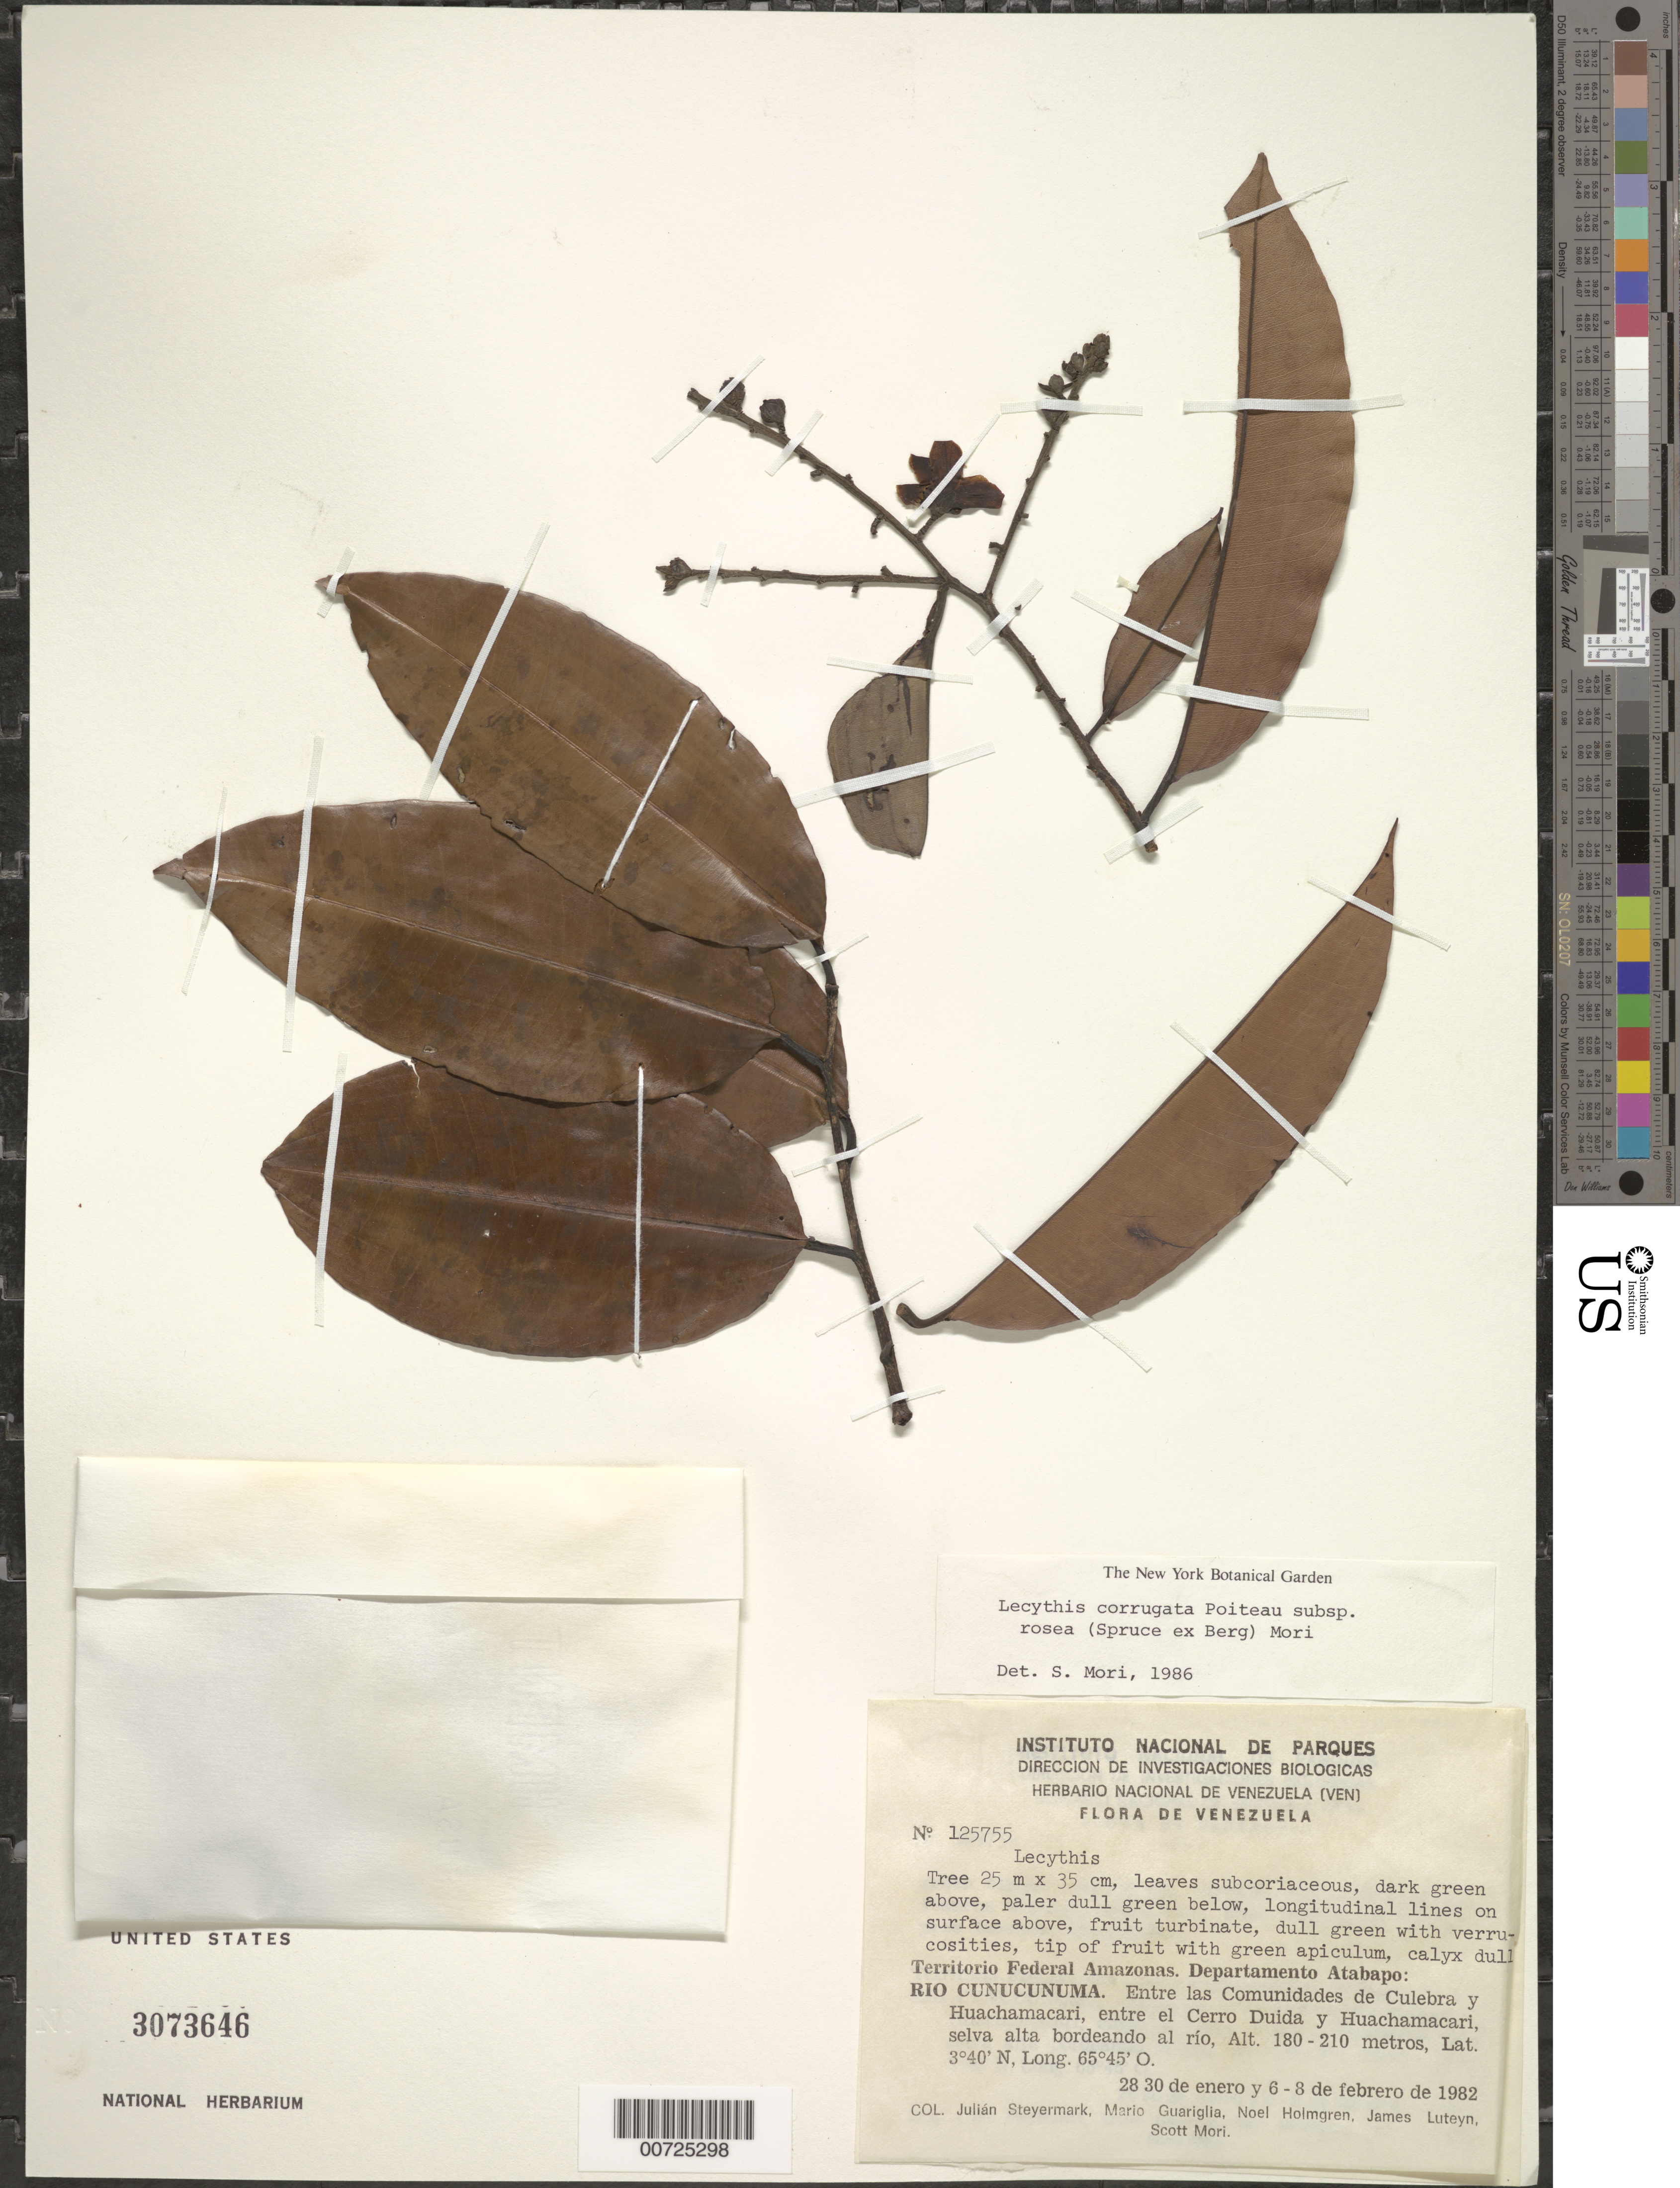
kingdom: Plantae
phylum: Tracheophyta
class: Magnoliopsida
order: Ericales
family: Lecythidaceae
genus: Lecythis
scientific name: Lecythis corrugata subsp. rosea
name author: (O. Berg) S.A. Mori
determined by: Mori, Scott A.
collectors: J. Steyermark, M. Guariglia P., N. H. Holmgren, J. L. Luteyn & S. Mori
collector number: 125755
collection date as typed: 28-Jan-82 to 8-Feb-82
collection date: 1982-01-28/1982-02-08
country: Venezuela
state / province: Amazonas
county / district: Atabapo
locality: Cuminidad de Culebra to Huachamacari and Cerro Duida to Huachamacari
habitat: High forest near river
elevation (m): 180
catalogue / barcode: US 3073646